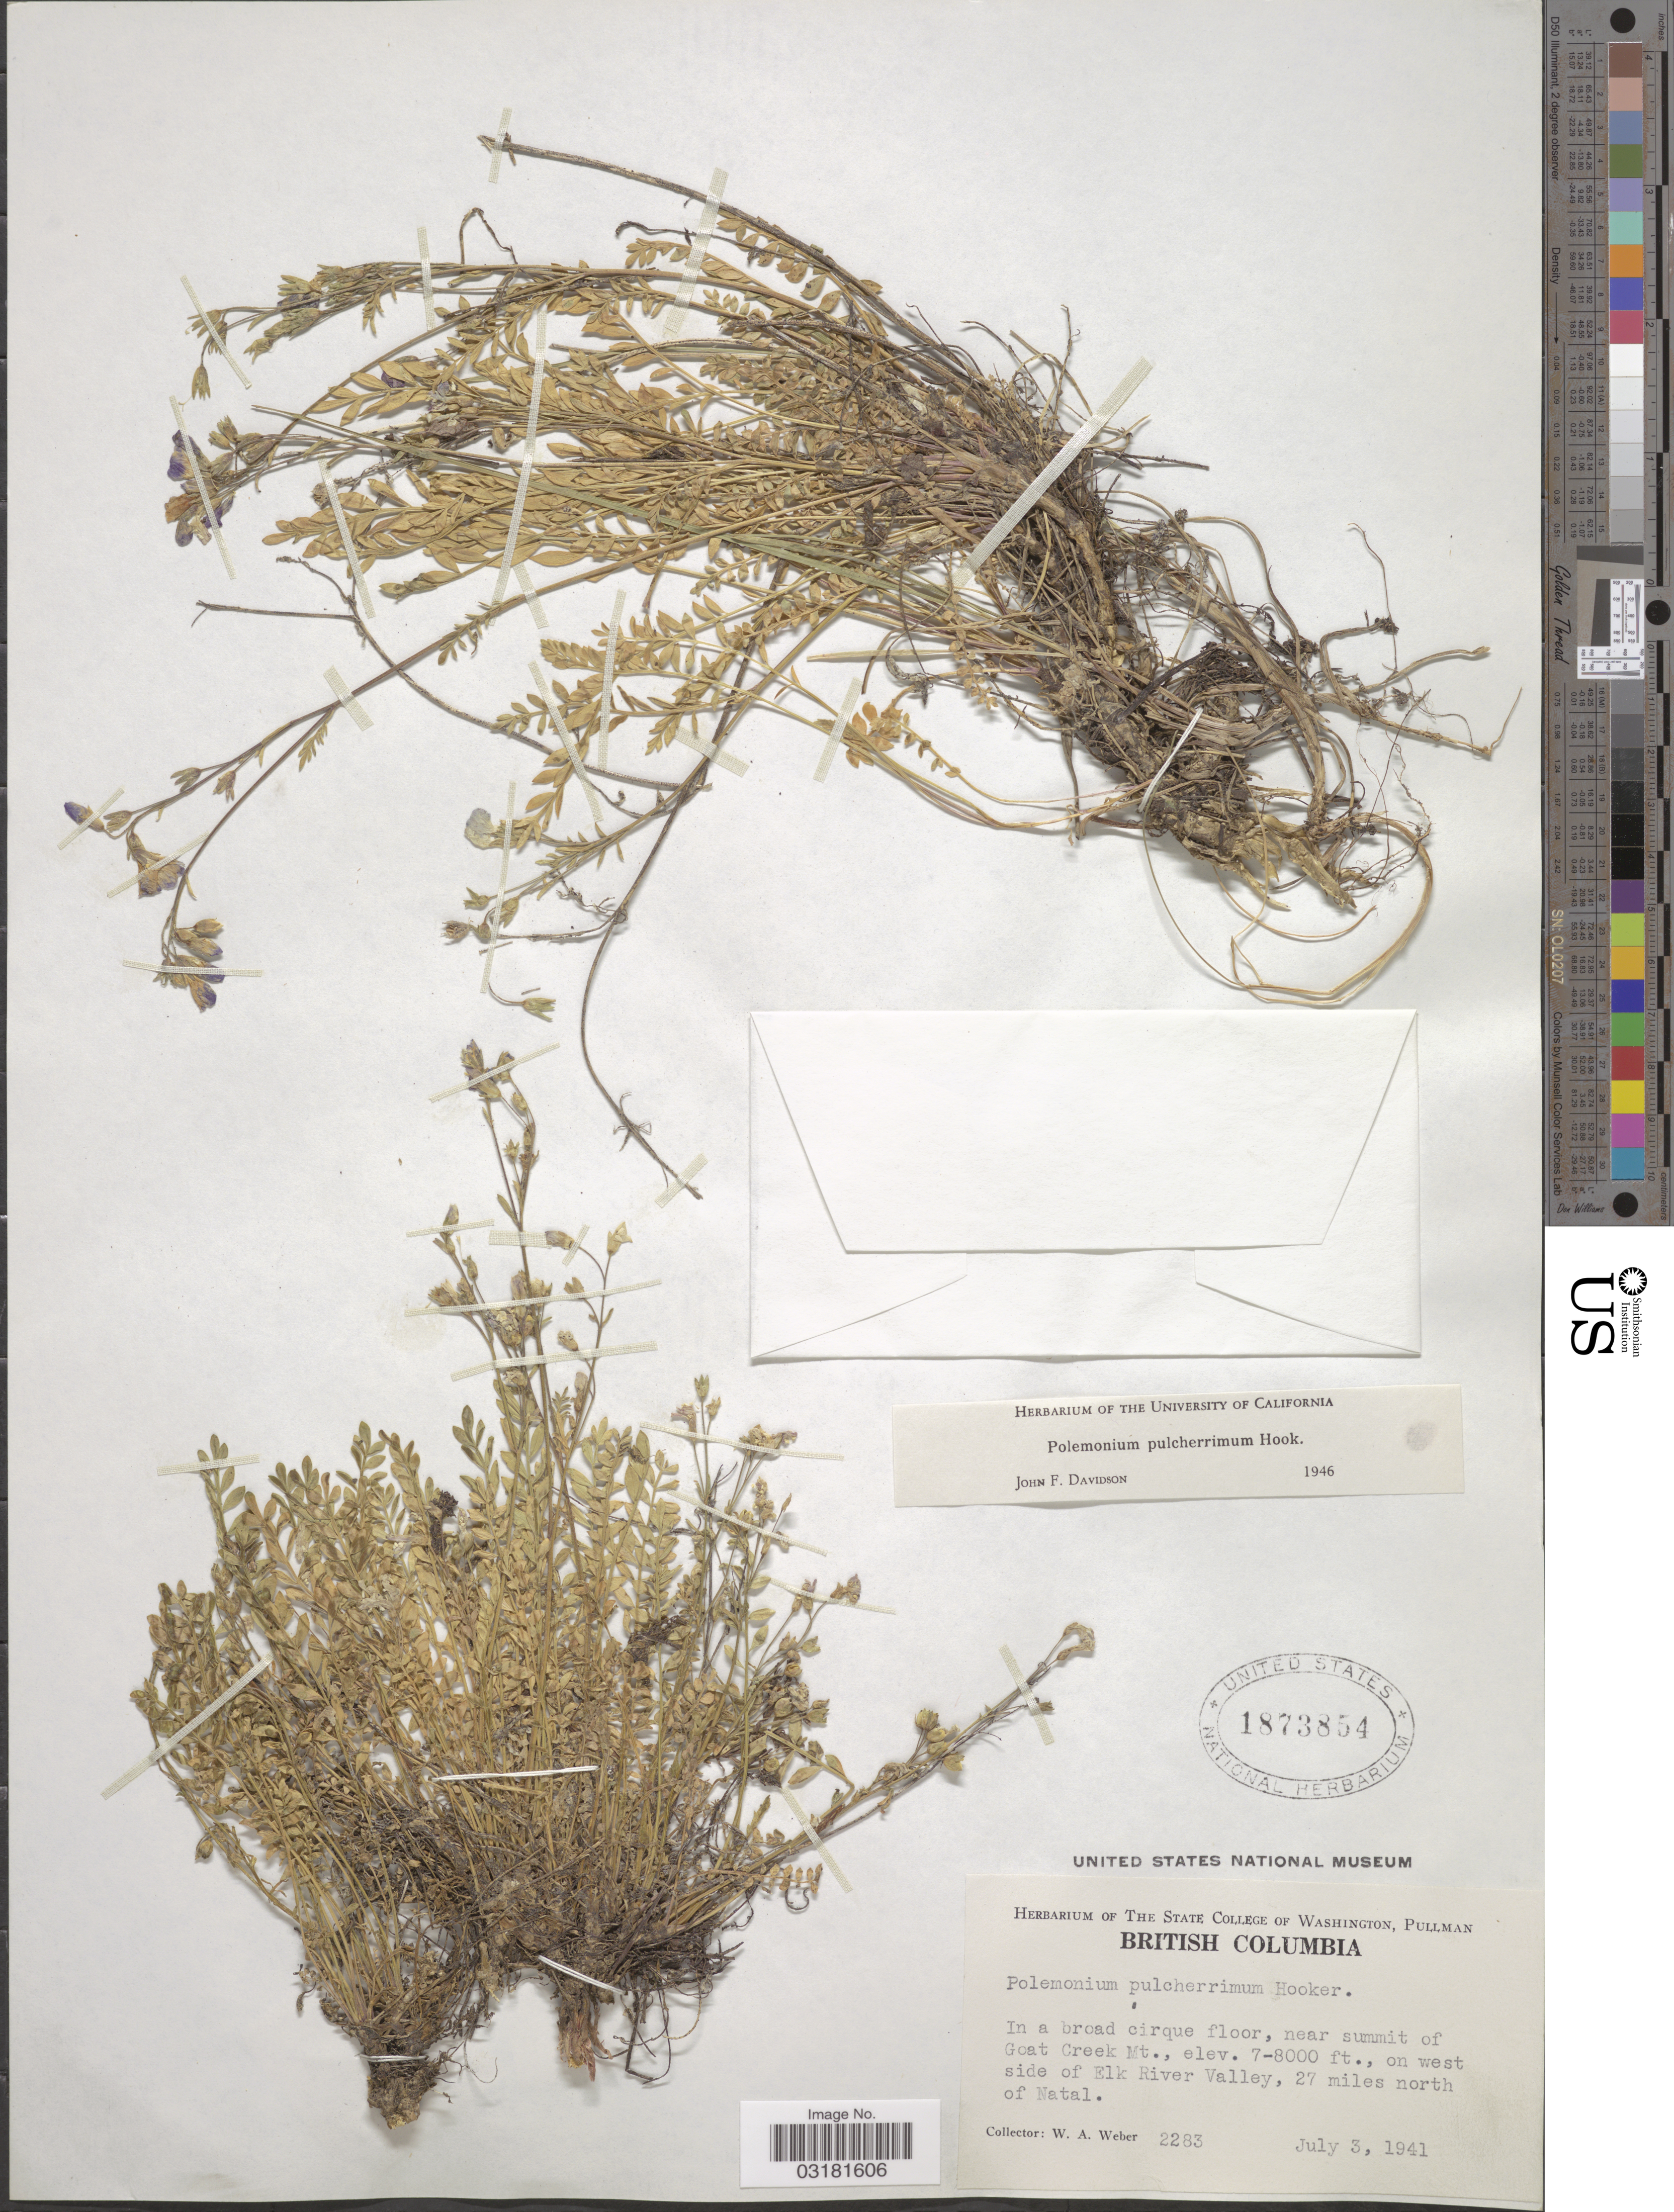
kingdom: Plantae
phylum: Tracheophyta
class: Magnoliopsida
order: Ericales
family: Polemoniaceae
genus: Polemonium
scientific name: Polemonium pulcherrimum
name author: Hook.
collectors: W. A. Weber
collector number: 2283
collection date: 1941-07-03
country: Canada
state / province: British Columbia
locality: In a broad cirque floor, near summit of Goat Creek Mt., on west side of Elk River Valley, 27 miles north of Natal.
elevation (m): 2134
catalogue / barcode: US 1873854